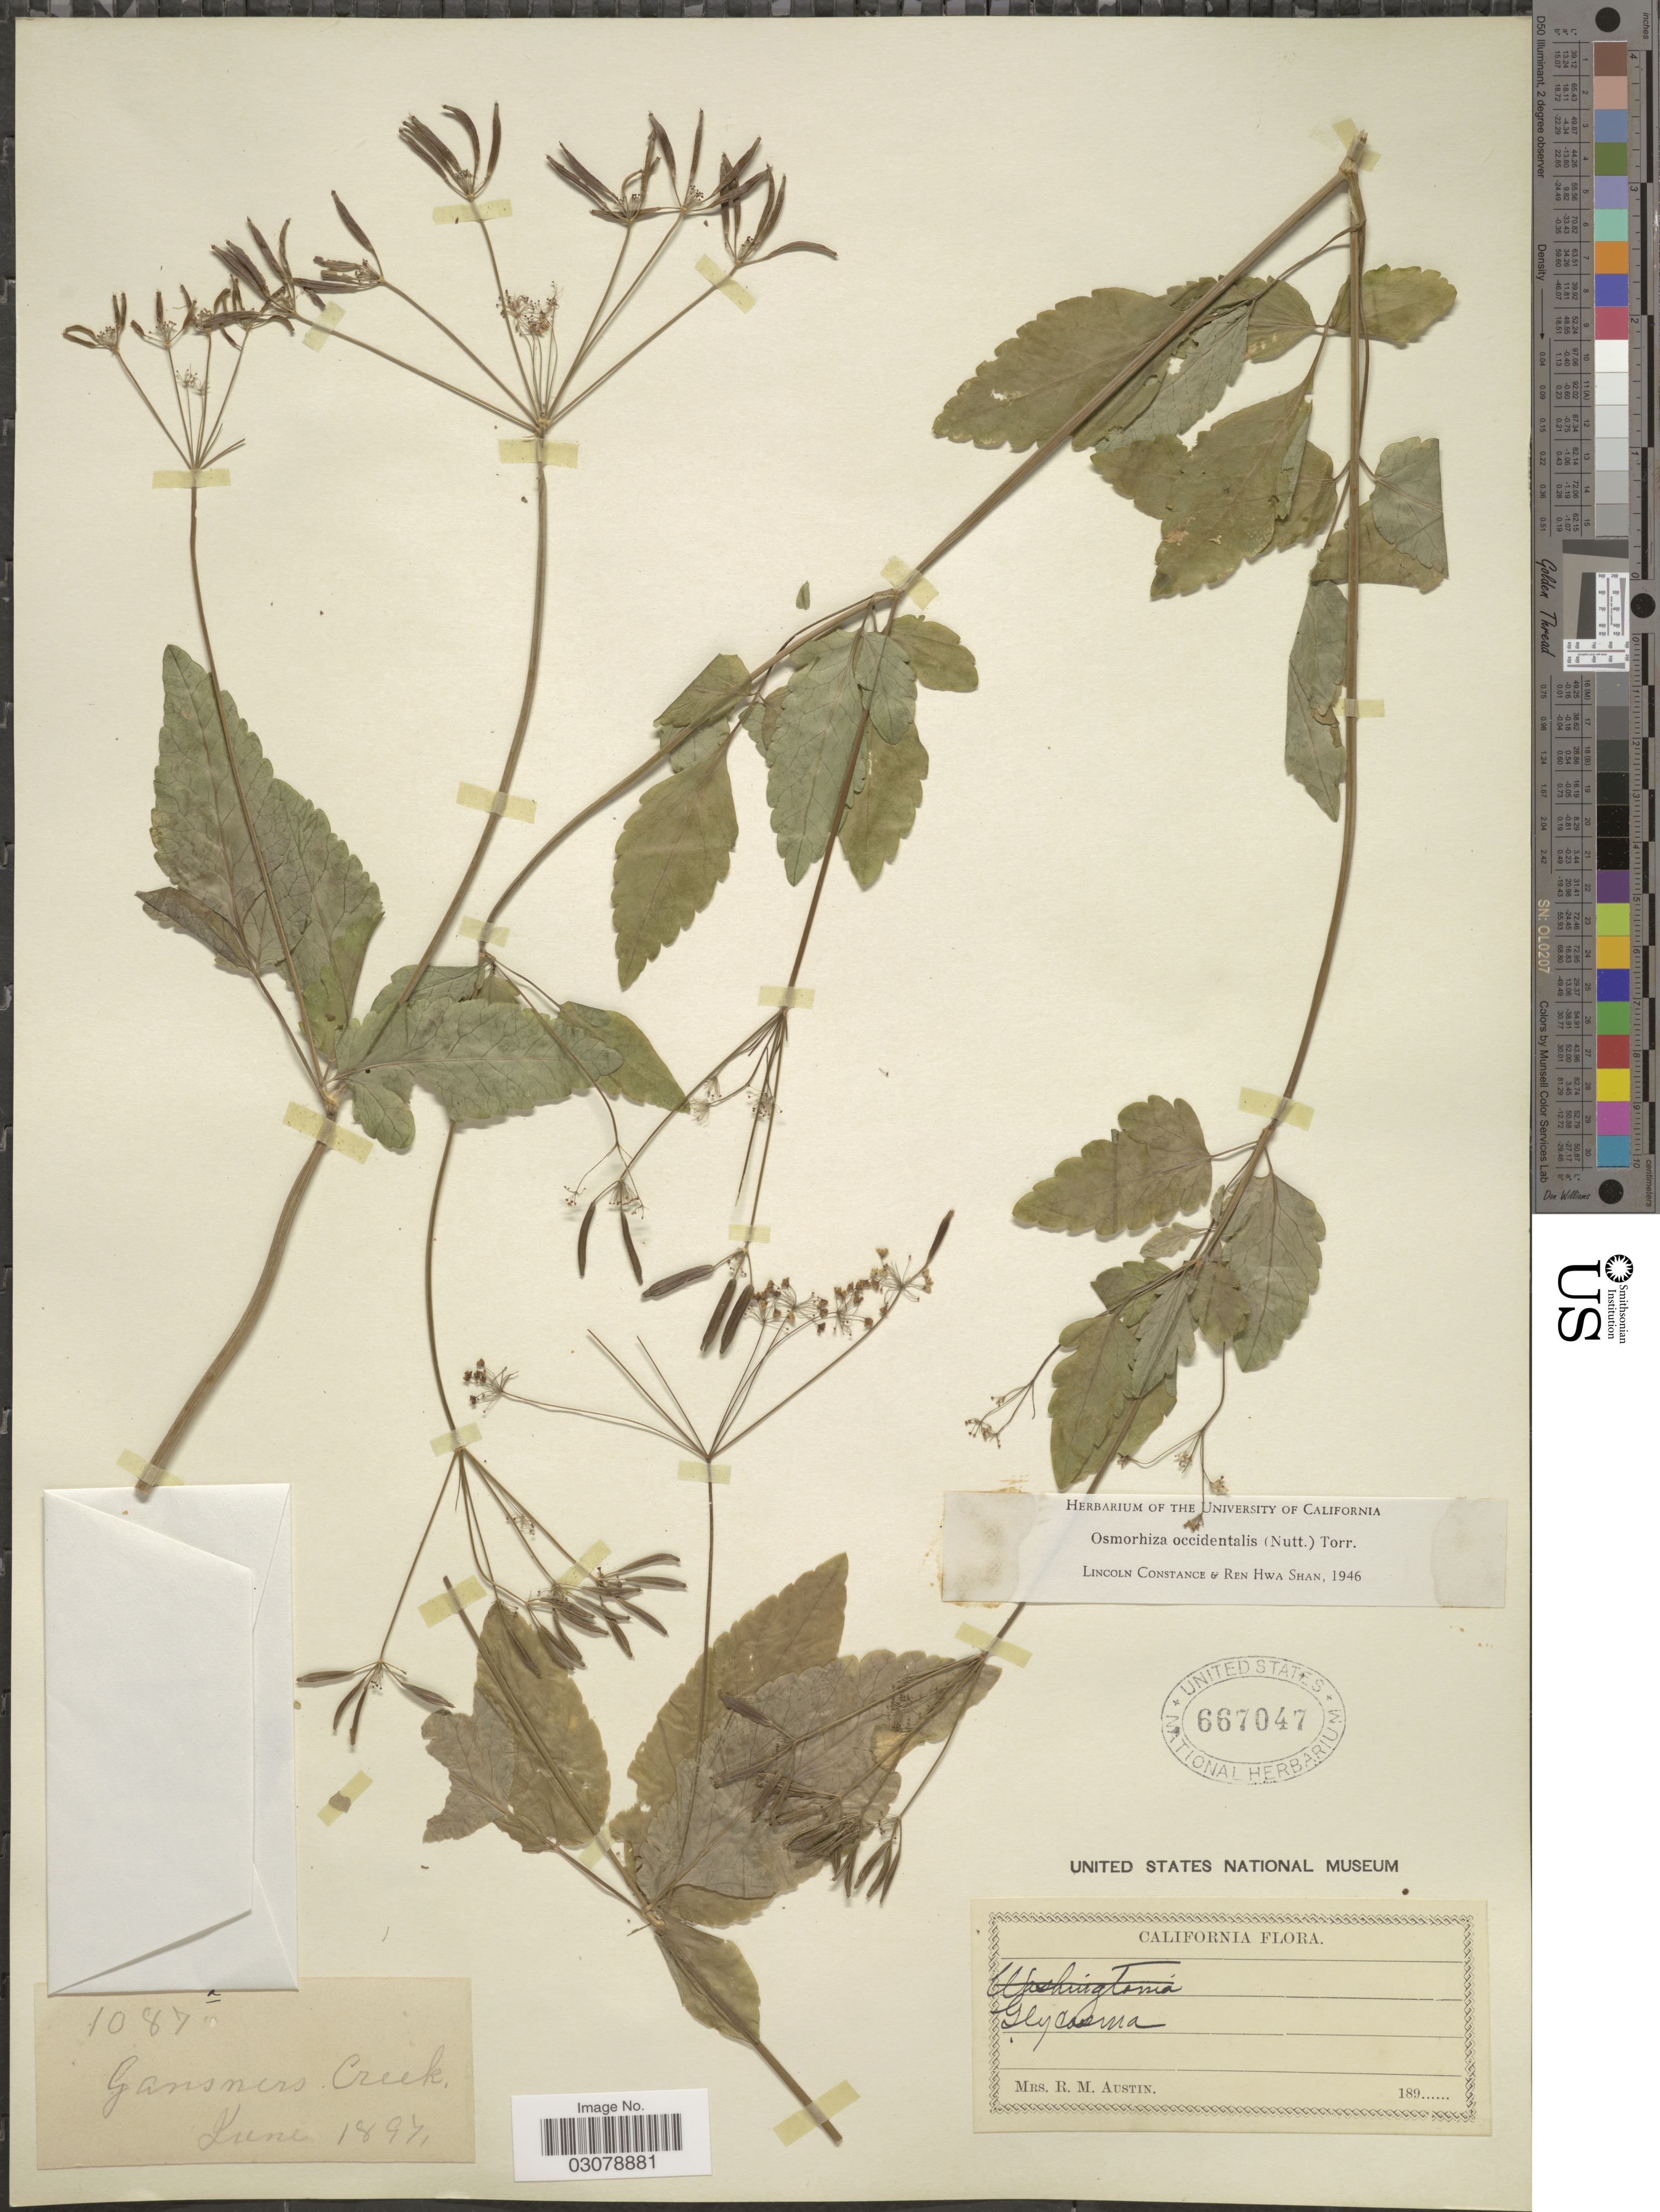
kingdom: Plantae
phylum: Tracheophyta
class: Magnoliopsida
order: Apiales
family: Apiaceae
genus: Osmorhiza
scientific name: Osmorhiza occidentalis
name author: (Nutt.) Torr.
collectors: R. Austin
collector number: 1087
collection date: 1897-06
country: United States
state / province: California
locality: Gansners Creek.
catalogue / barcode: US 667047